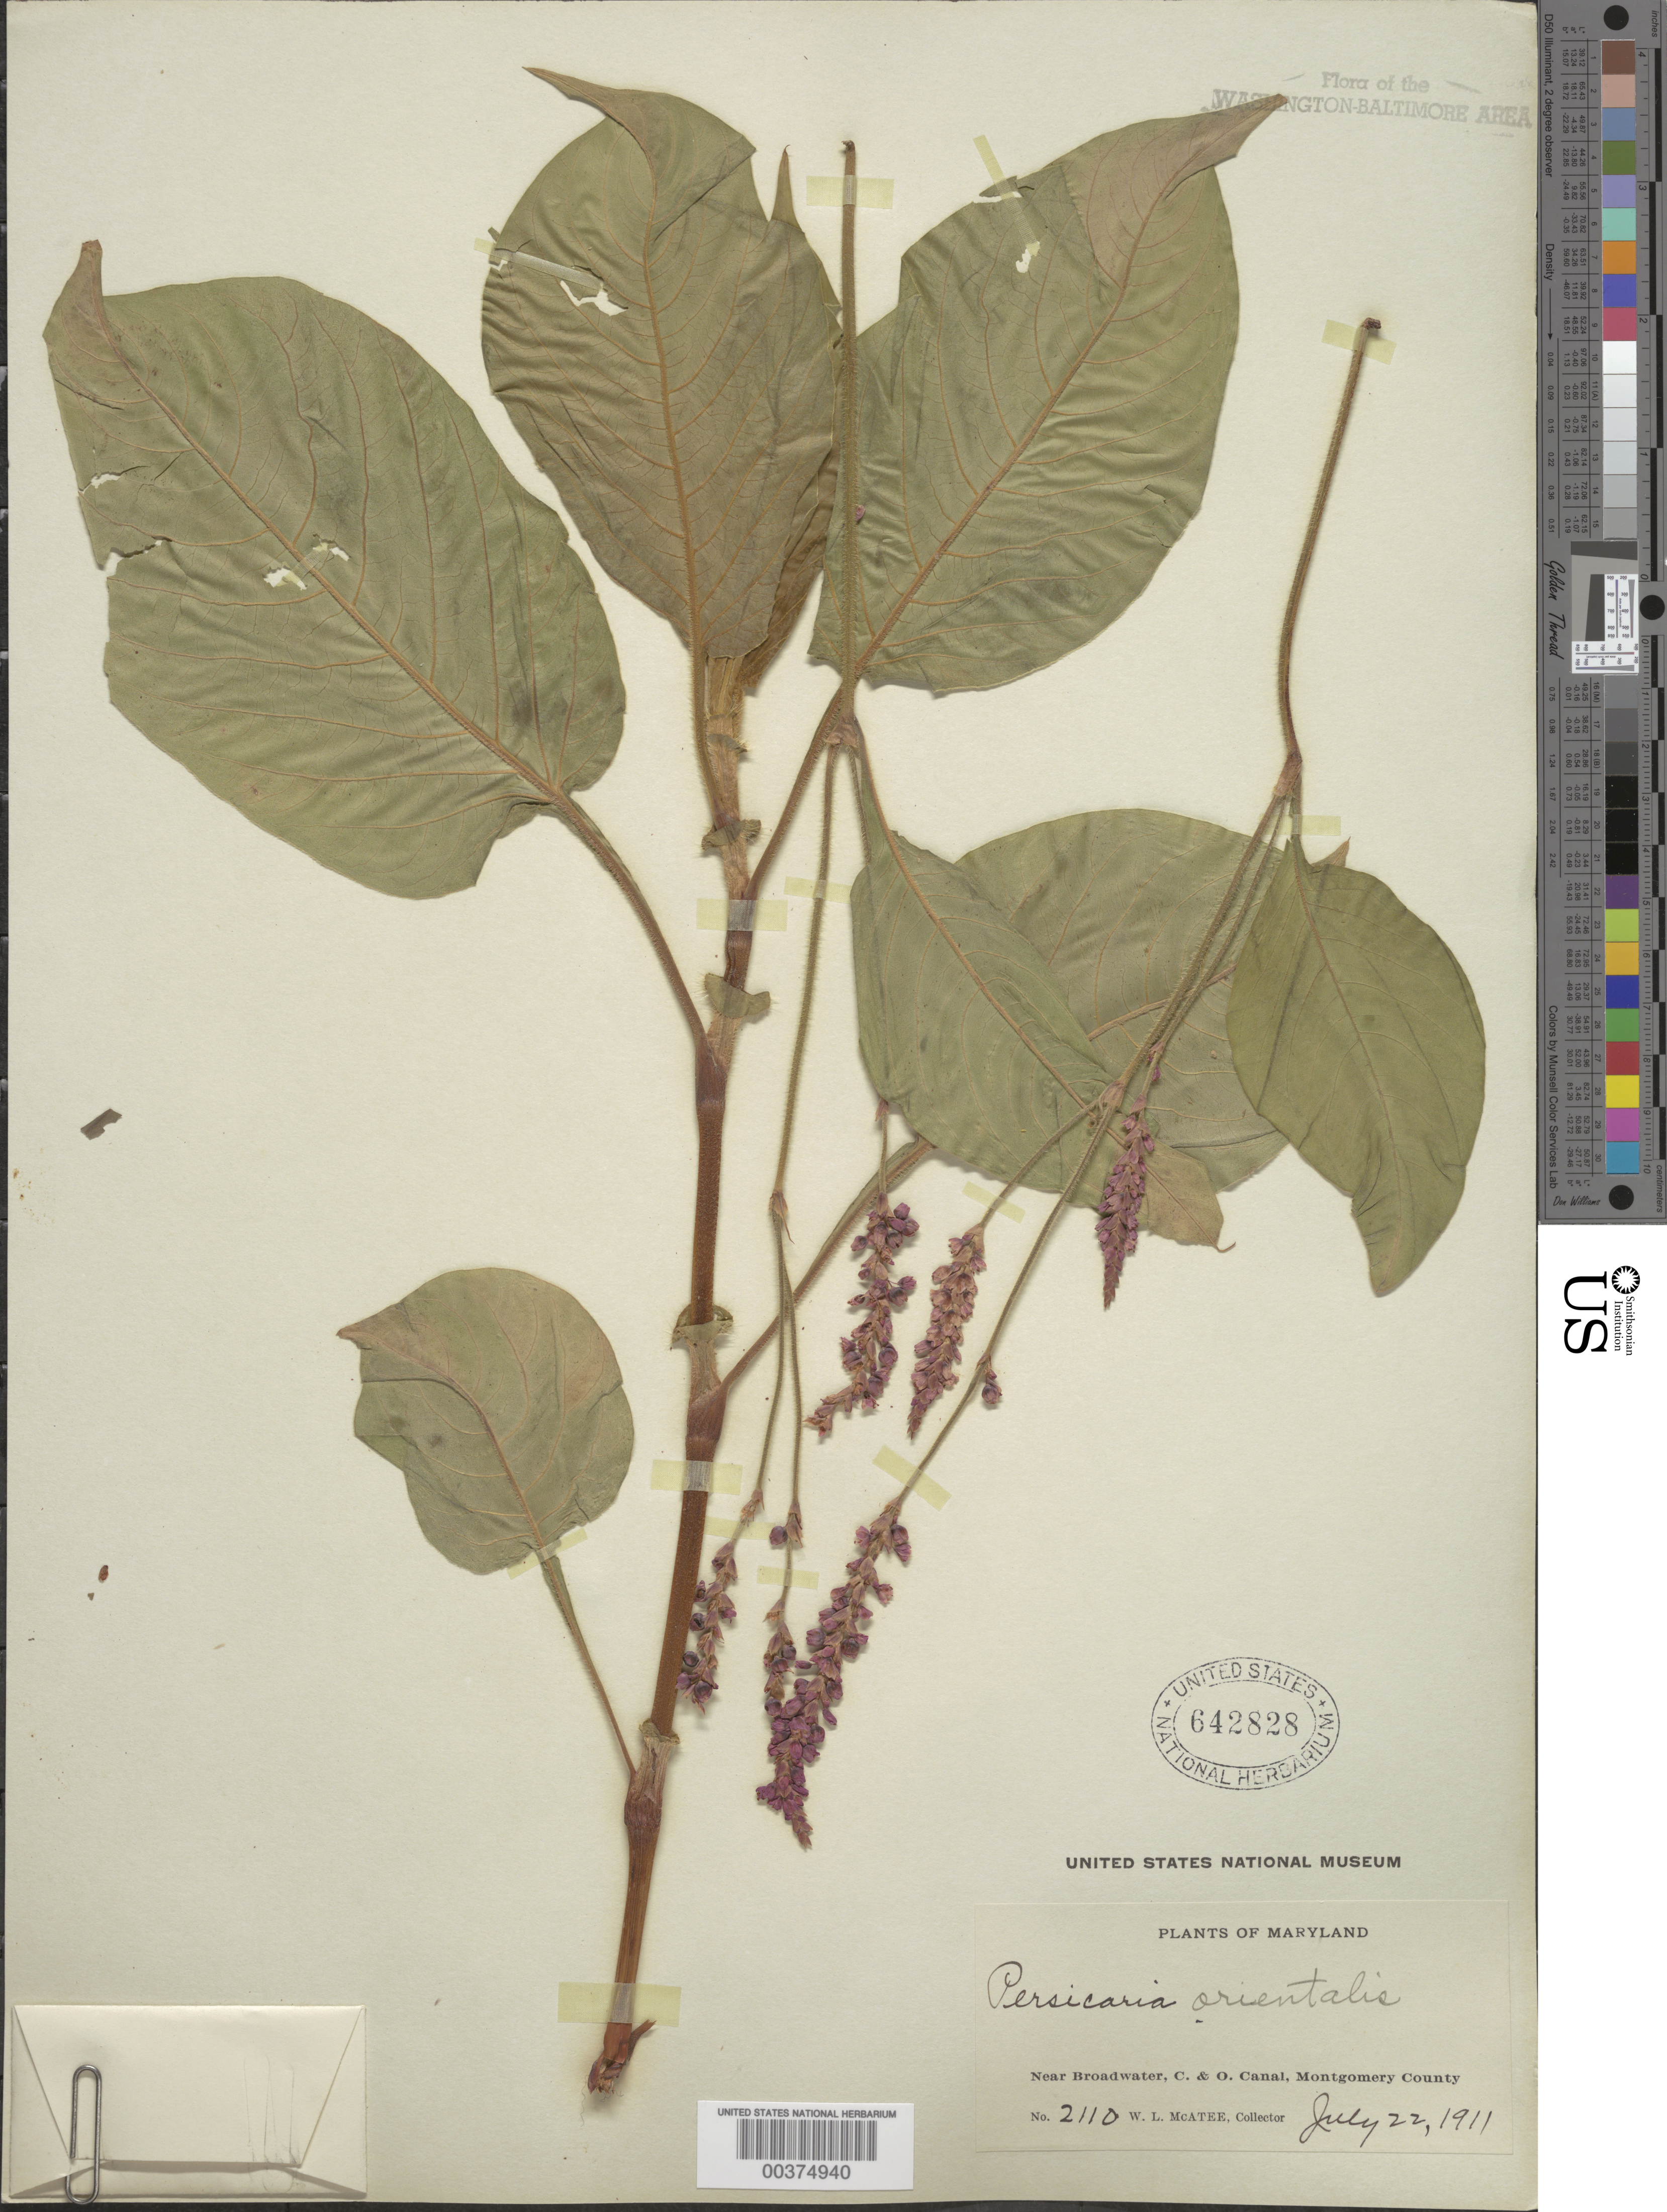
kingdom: Plantae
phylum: Tracheophyta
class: Magnoliopsida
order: Caryophyllales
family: Polygonaceae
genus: Persicaria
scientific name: Persicaria orientalis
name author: (L.) Spach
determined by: Atha, D. E.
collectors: W. McAtee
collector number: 2110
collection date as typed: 22 Jul 1911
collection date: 1911-07-22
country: United States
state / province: Maryland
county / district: Montgomery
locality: C. & O. Canal, Widewater vicinity C. and O. Canal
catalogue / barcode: US 642828